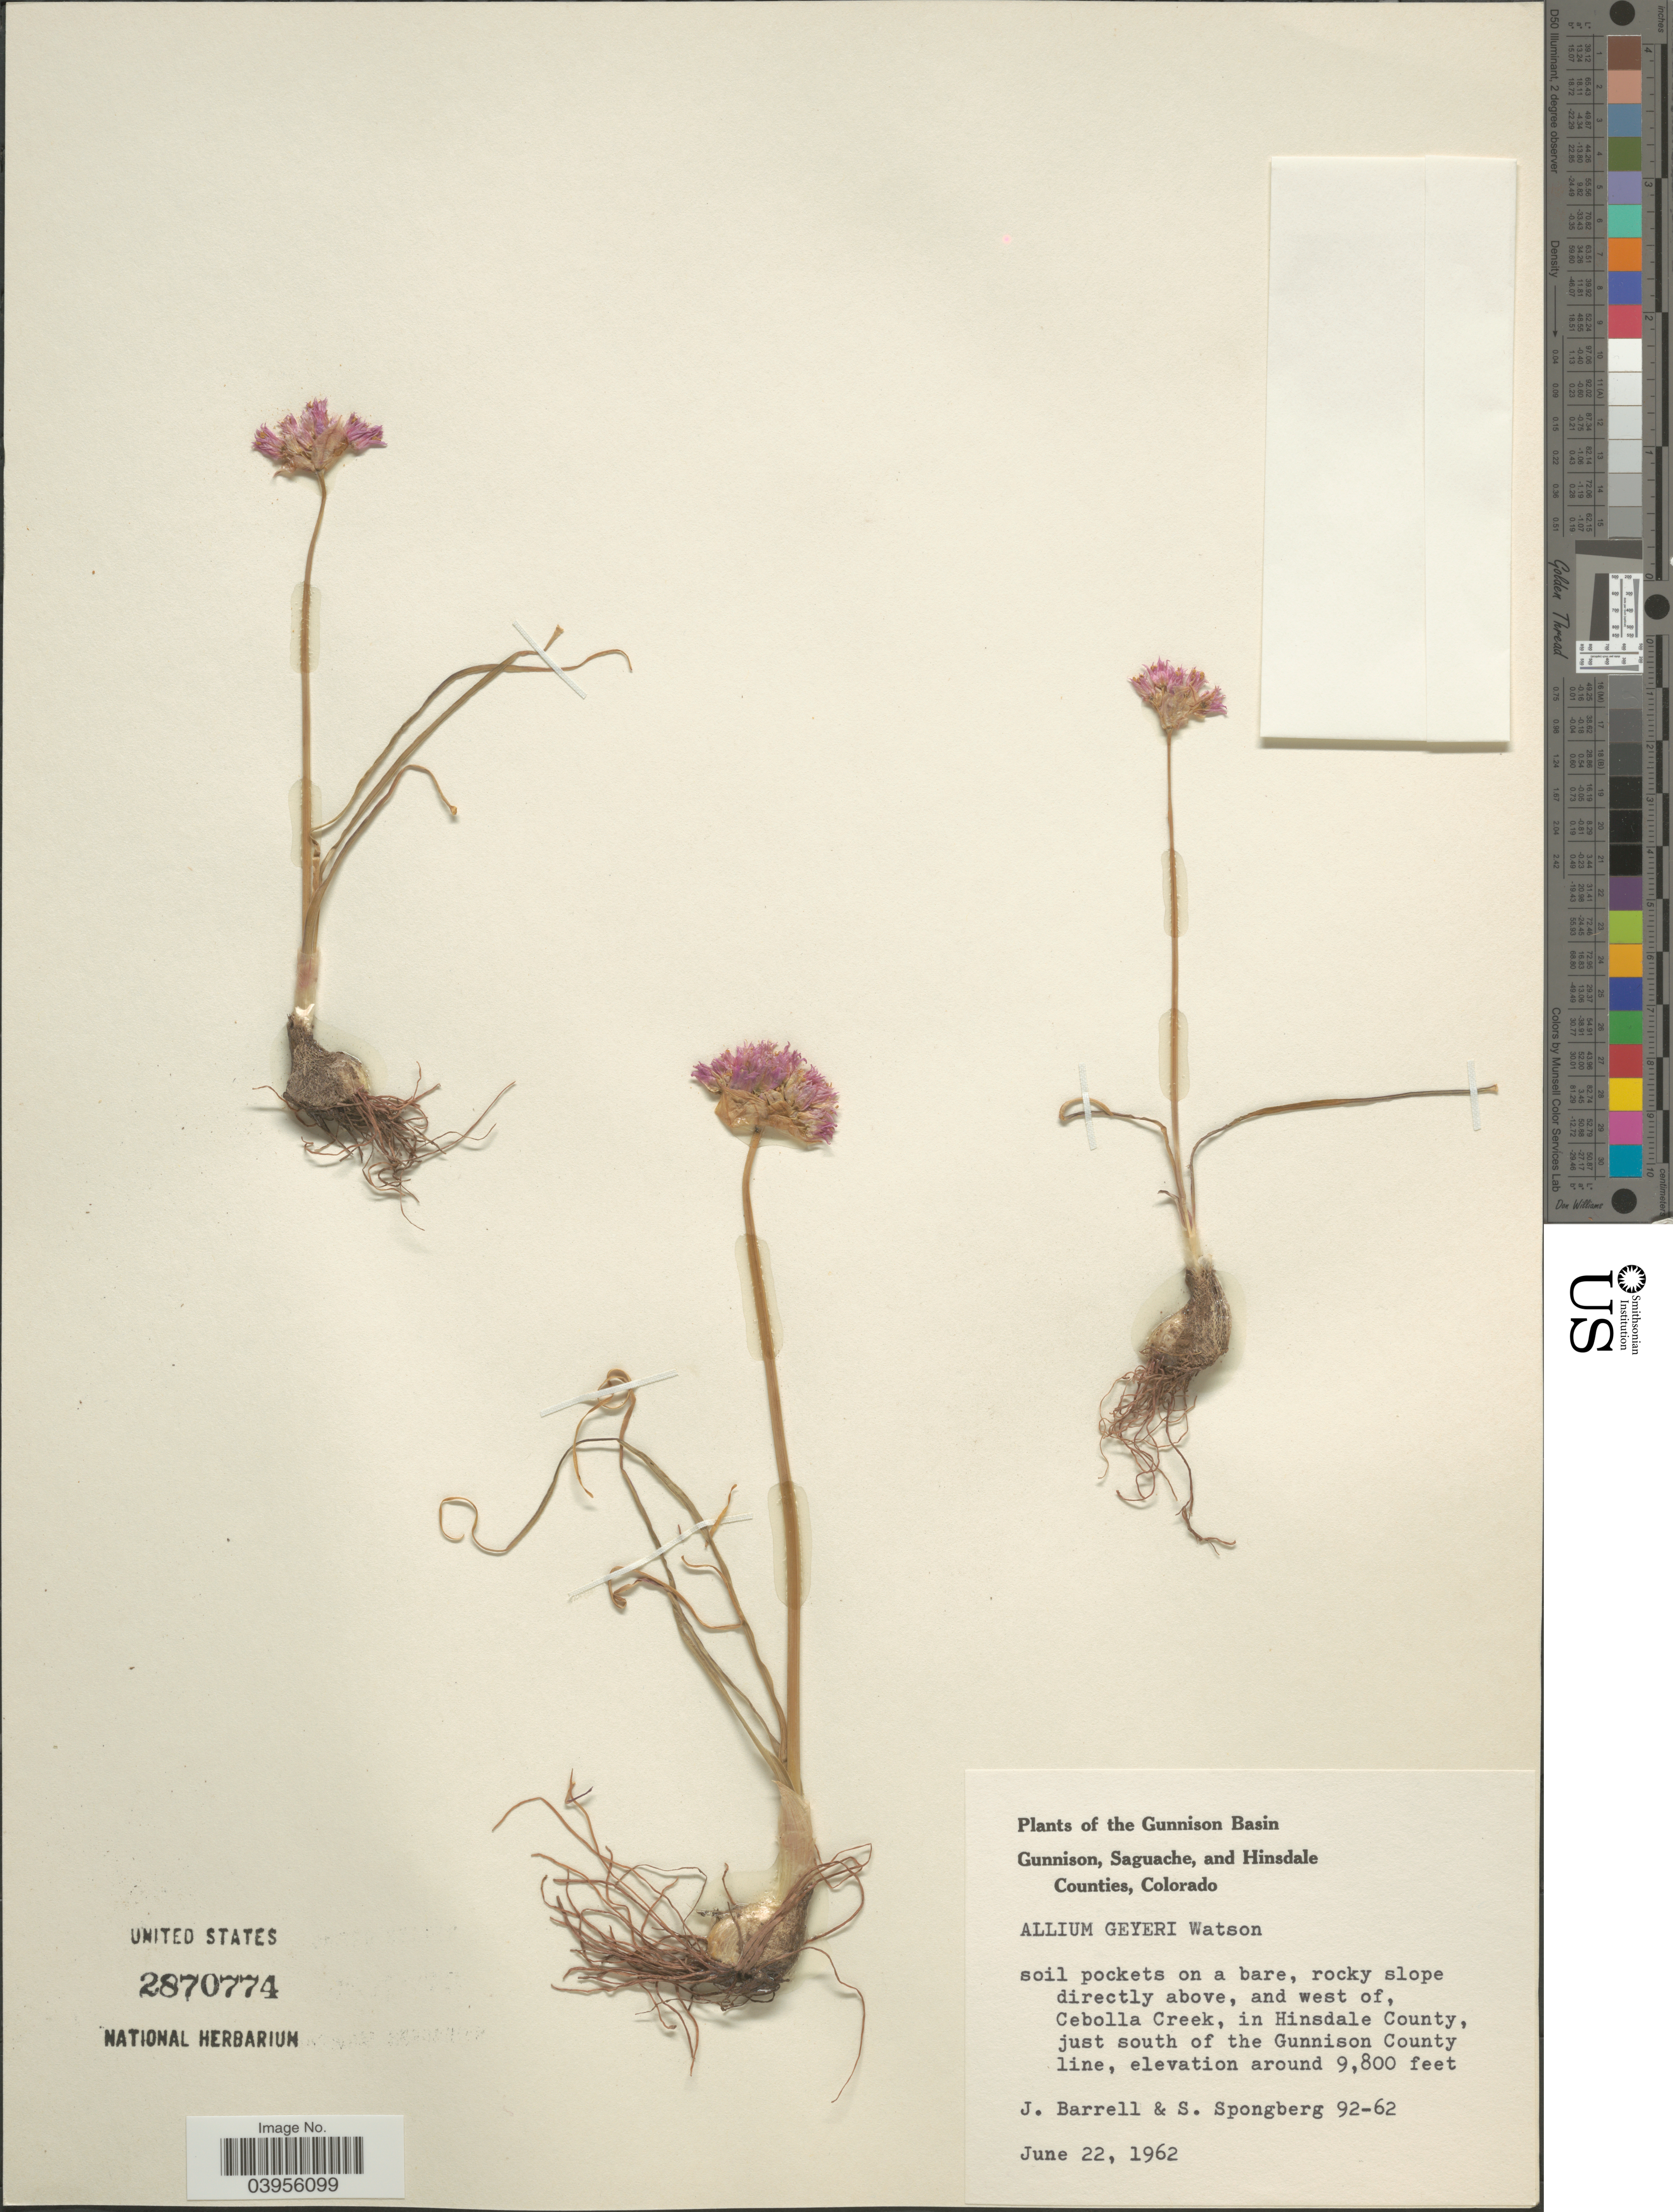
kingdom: Plantae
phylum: Tracheophyta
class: Liliopsida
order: Asparagales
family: Amaryllidaceae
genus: Allium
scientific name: Allium geyeri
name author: S. Watson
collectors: J. Barrell & S. A.Spongberg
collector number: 92-62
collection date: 1962-06-22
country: United States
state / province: Colorado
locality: The Gunnison Basin. West of, Cebolla Creek, in Hinsdale County, just south of the Gunnison County line.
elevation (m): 2987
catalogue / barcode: US 2870774